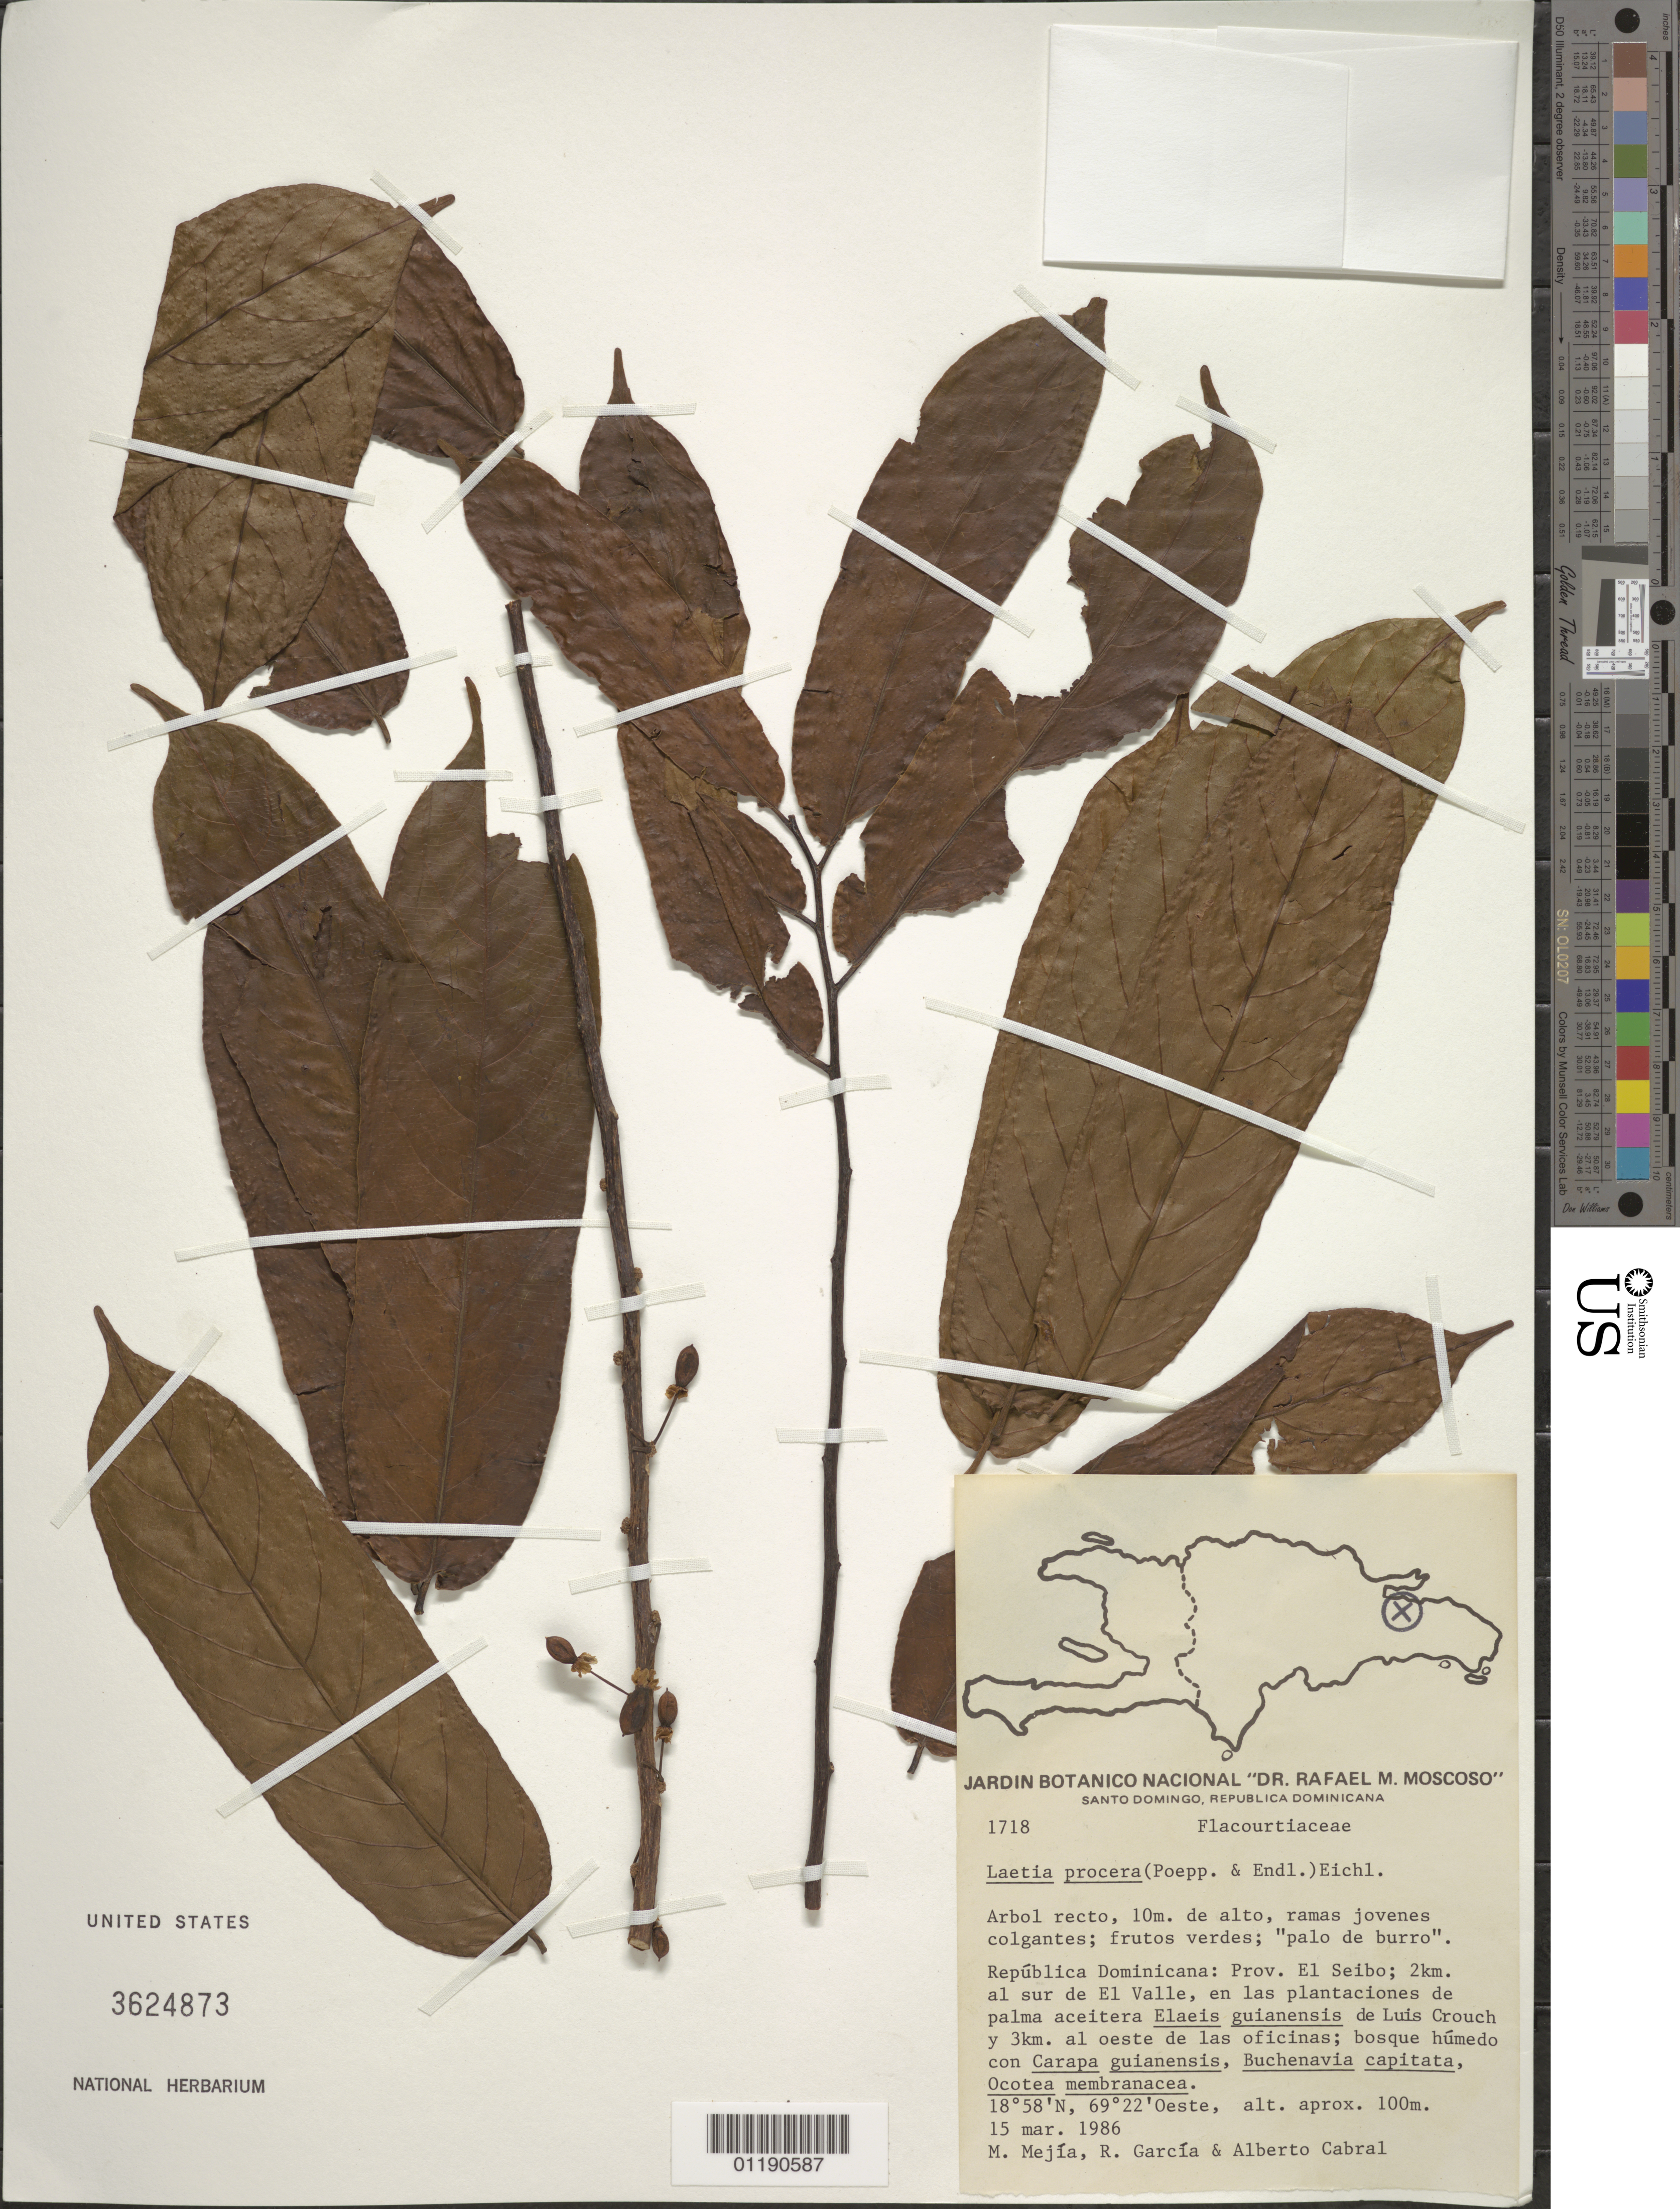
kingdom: Plantae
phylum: Tracheophyta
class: Magnoliopsida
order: Malpighiales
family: Salicaceae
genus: Laetia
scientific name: Laetia procera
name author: (Poepp.) Eichler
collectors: M. Mejia, R. G. García & A. Cabral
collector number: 1718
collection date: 1986-03-15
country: Dominican Republic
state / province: El Seibo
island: Hispaniola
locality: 2 km S of El Valle, in the oil pal plantations of Luis Crouch and 3 km W of the offices.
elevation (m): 100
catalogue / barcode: US 3624873